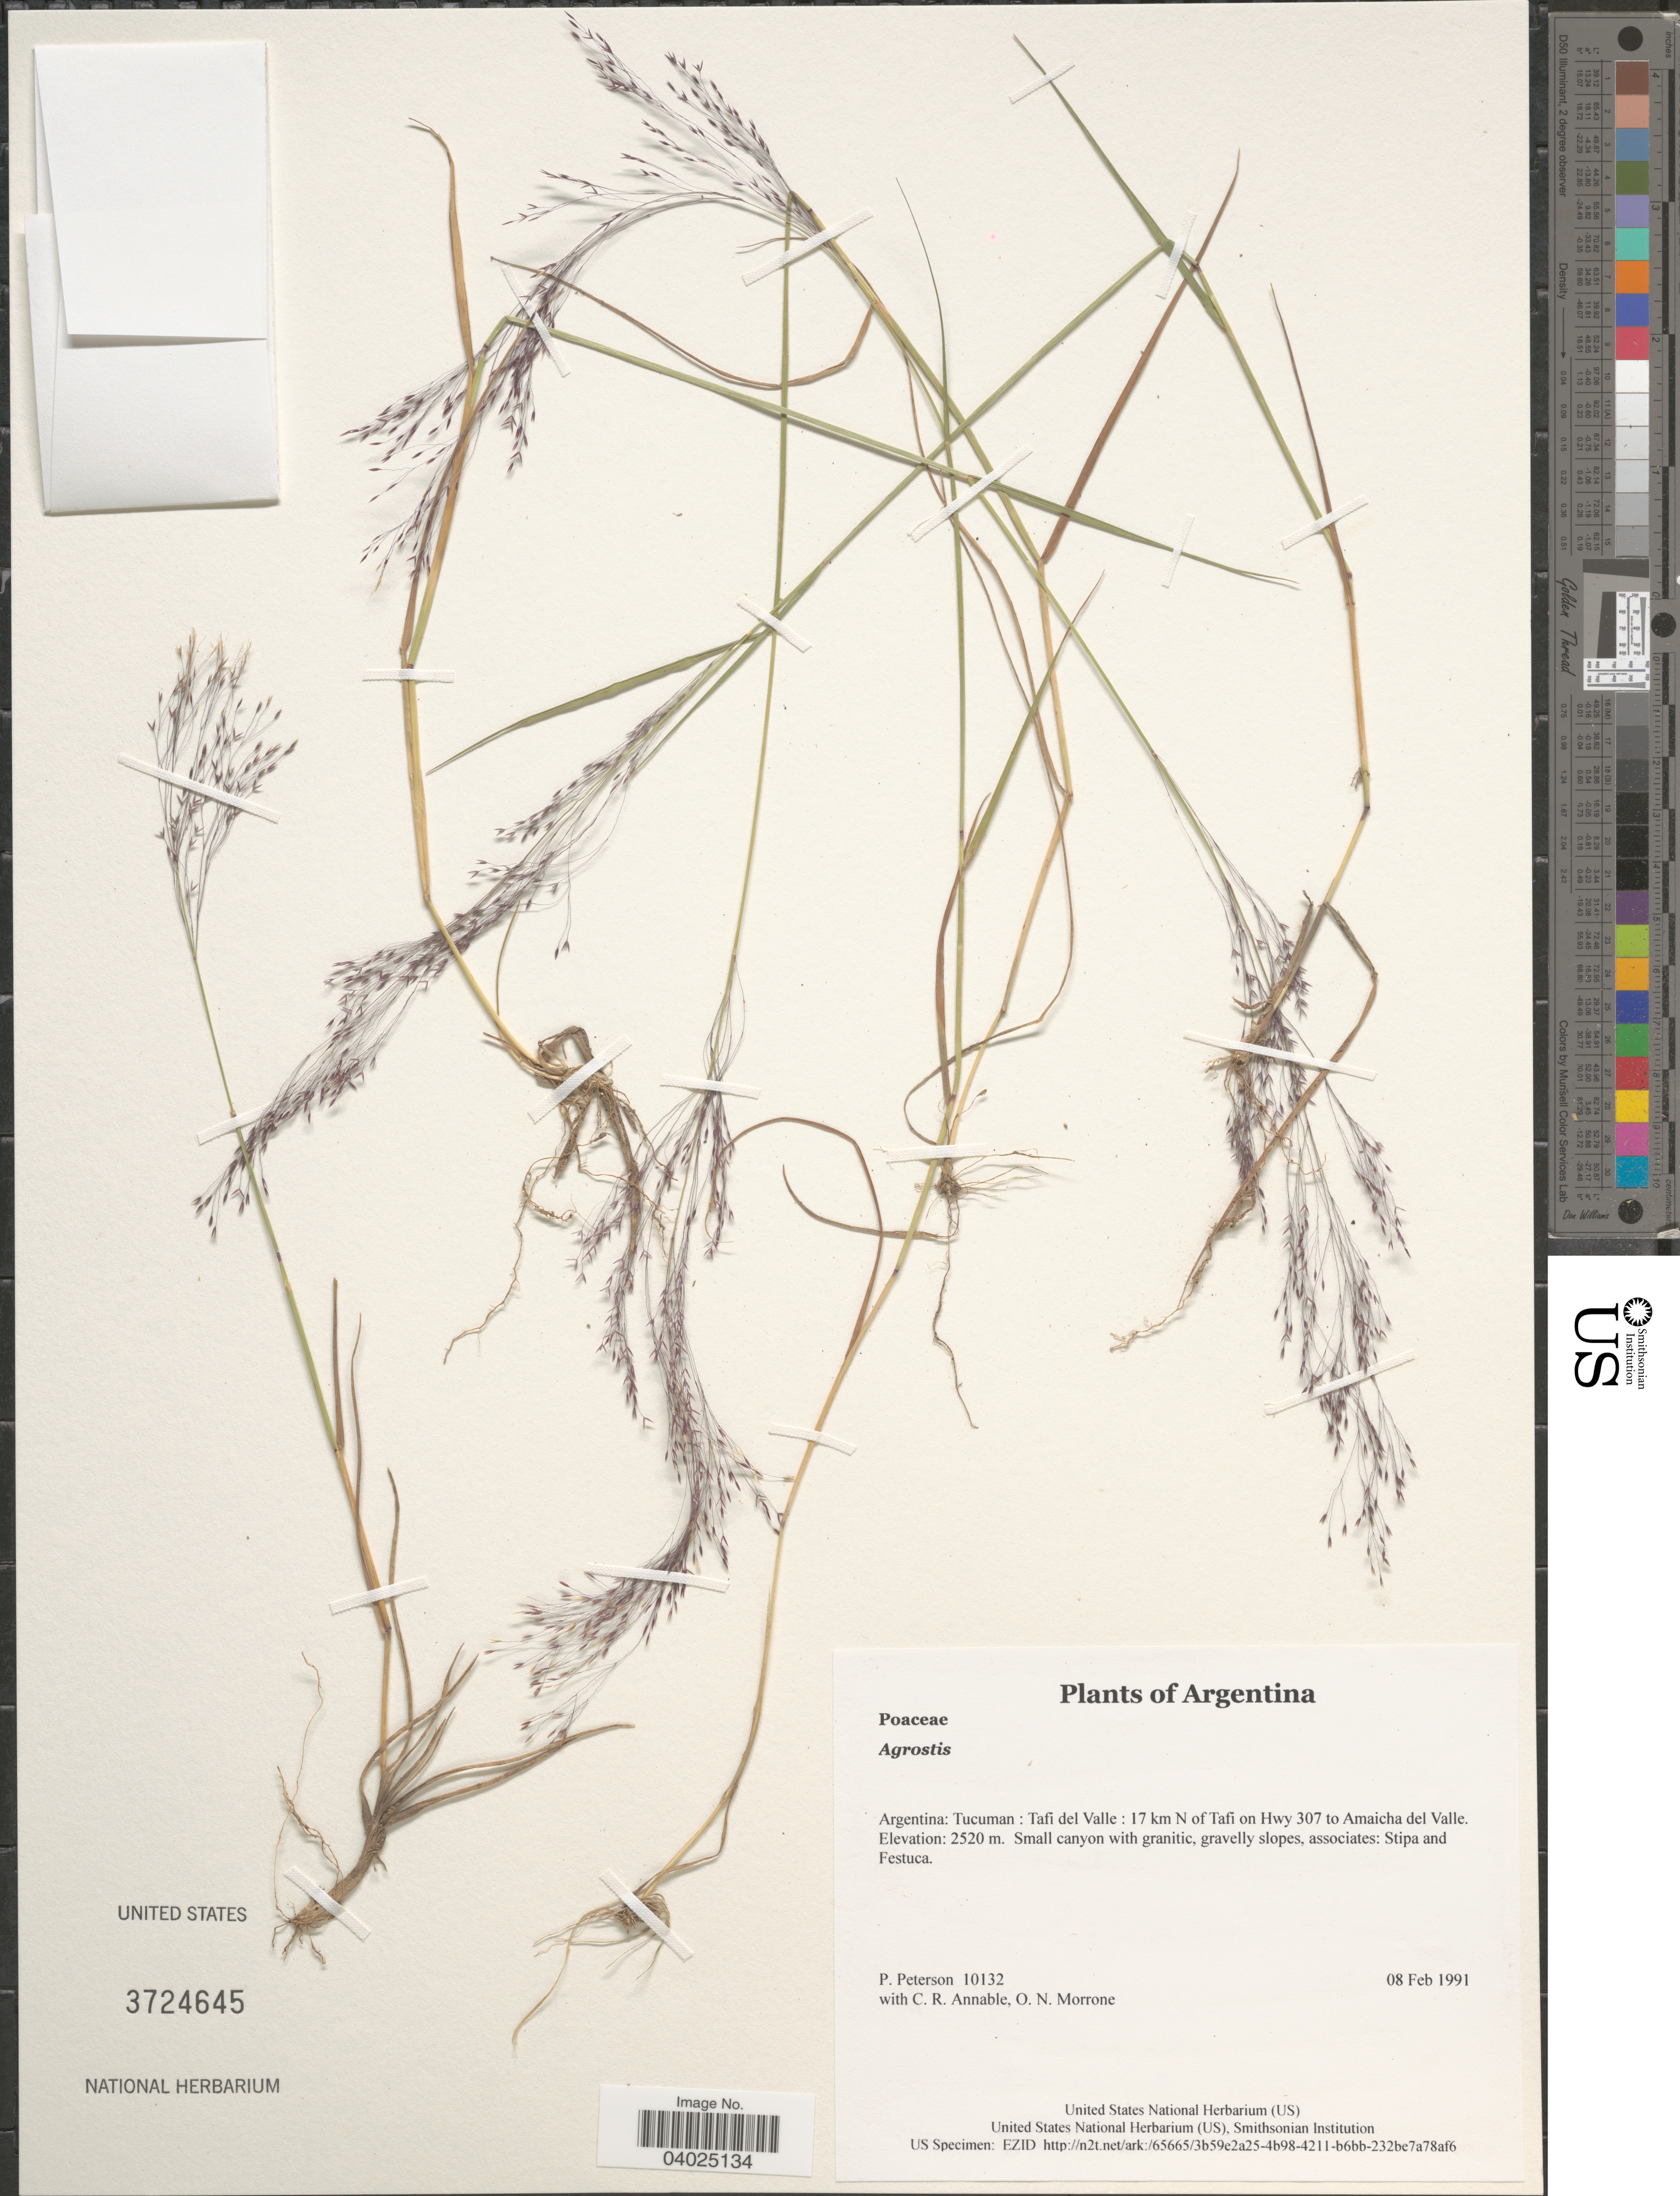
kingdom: Plantae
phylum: Tracheophyta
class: Liliopsida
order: Poales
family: Poaceae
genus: Agrostis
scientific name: Agrostis sp.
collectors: P. Peterson, C. R. Annable & O. N. Morrone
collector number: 10132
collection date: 1991-02-08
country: Argentina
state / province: Tucuman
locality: Tafi del Valle: 17 km N of Tafi on Hwy 307 to Amaicha del Valle.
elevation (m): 2520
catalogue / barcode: US 3724645